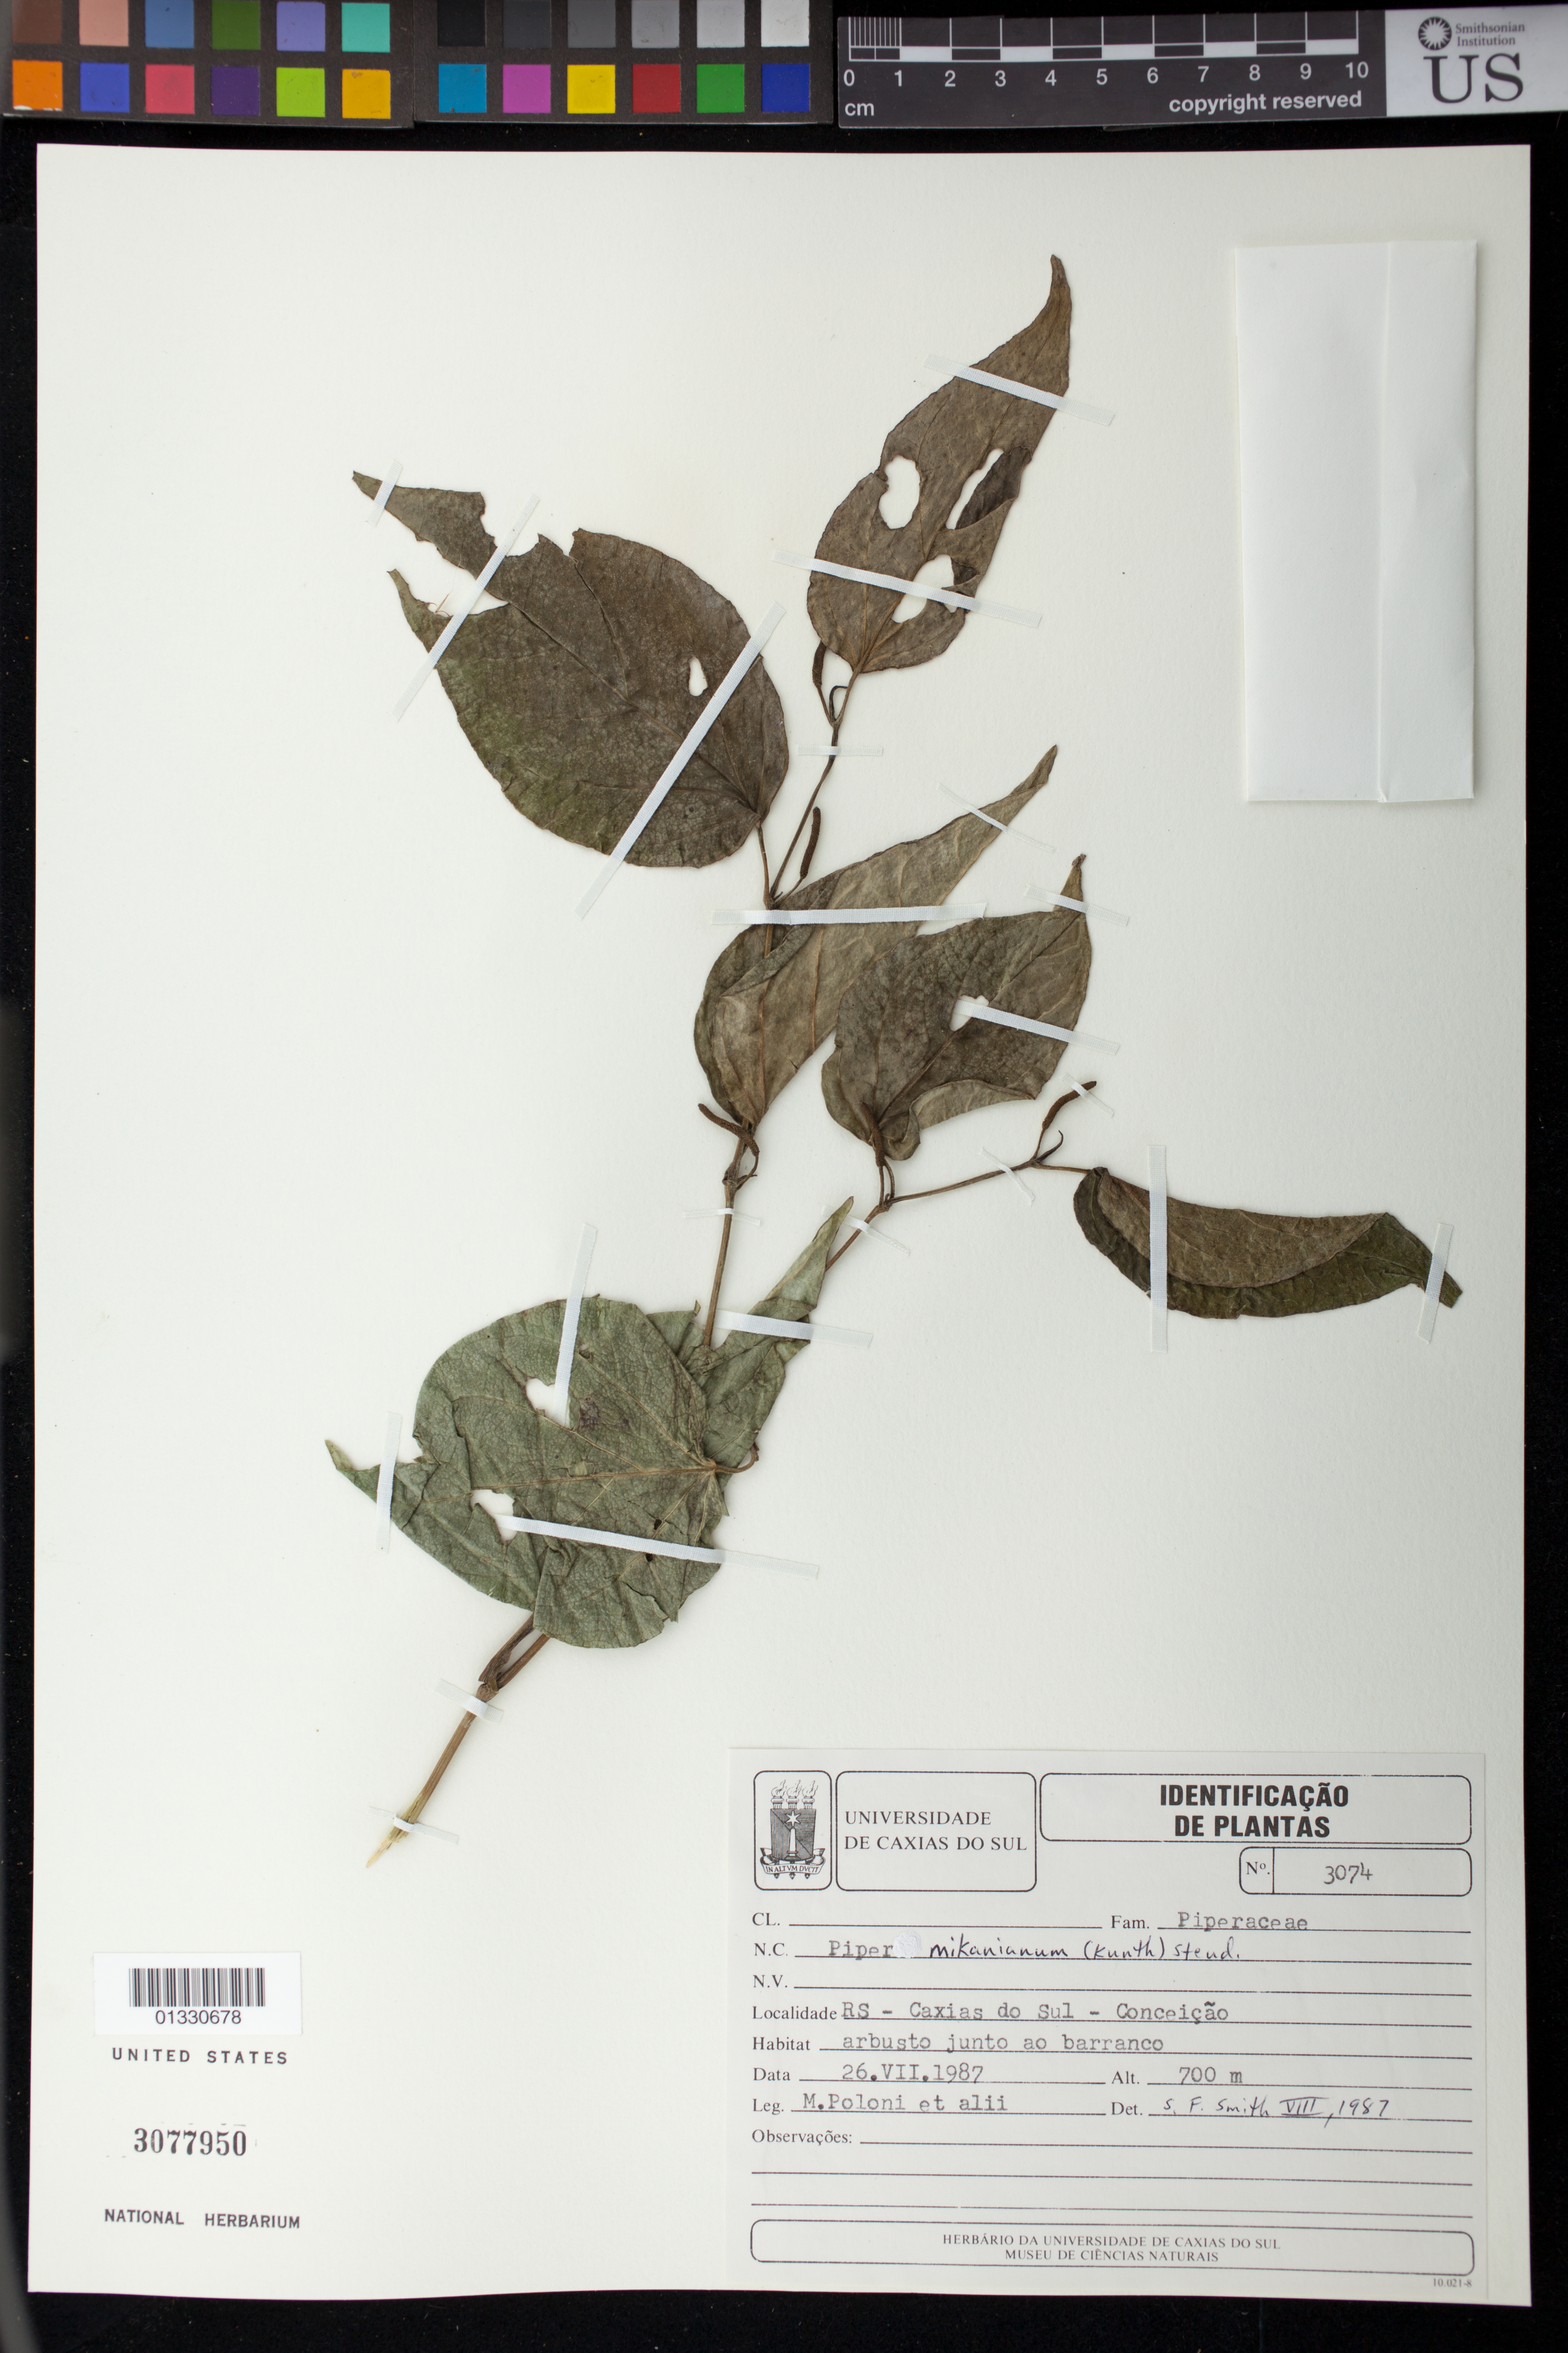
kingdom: Plantae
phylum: Tracheophyta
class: Magnoliopsida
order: Piperales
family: Piperaceae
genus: Piper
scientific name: Piper mikanianum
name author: Kunth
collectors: M. Poloni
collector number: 3074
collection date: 1987-07-26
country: Brazil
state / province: Rio Grande do Sul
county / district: Caxias do Sul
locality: Conceição.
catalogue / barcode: US 3077950